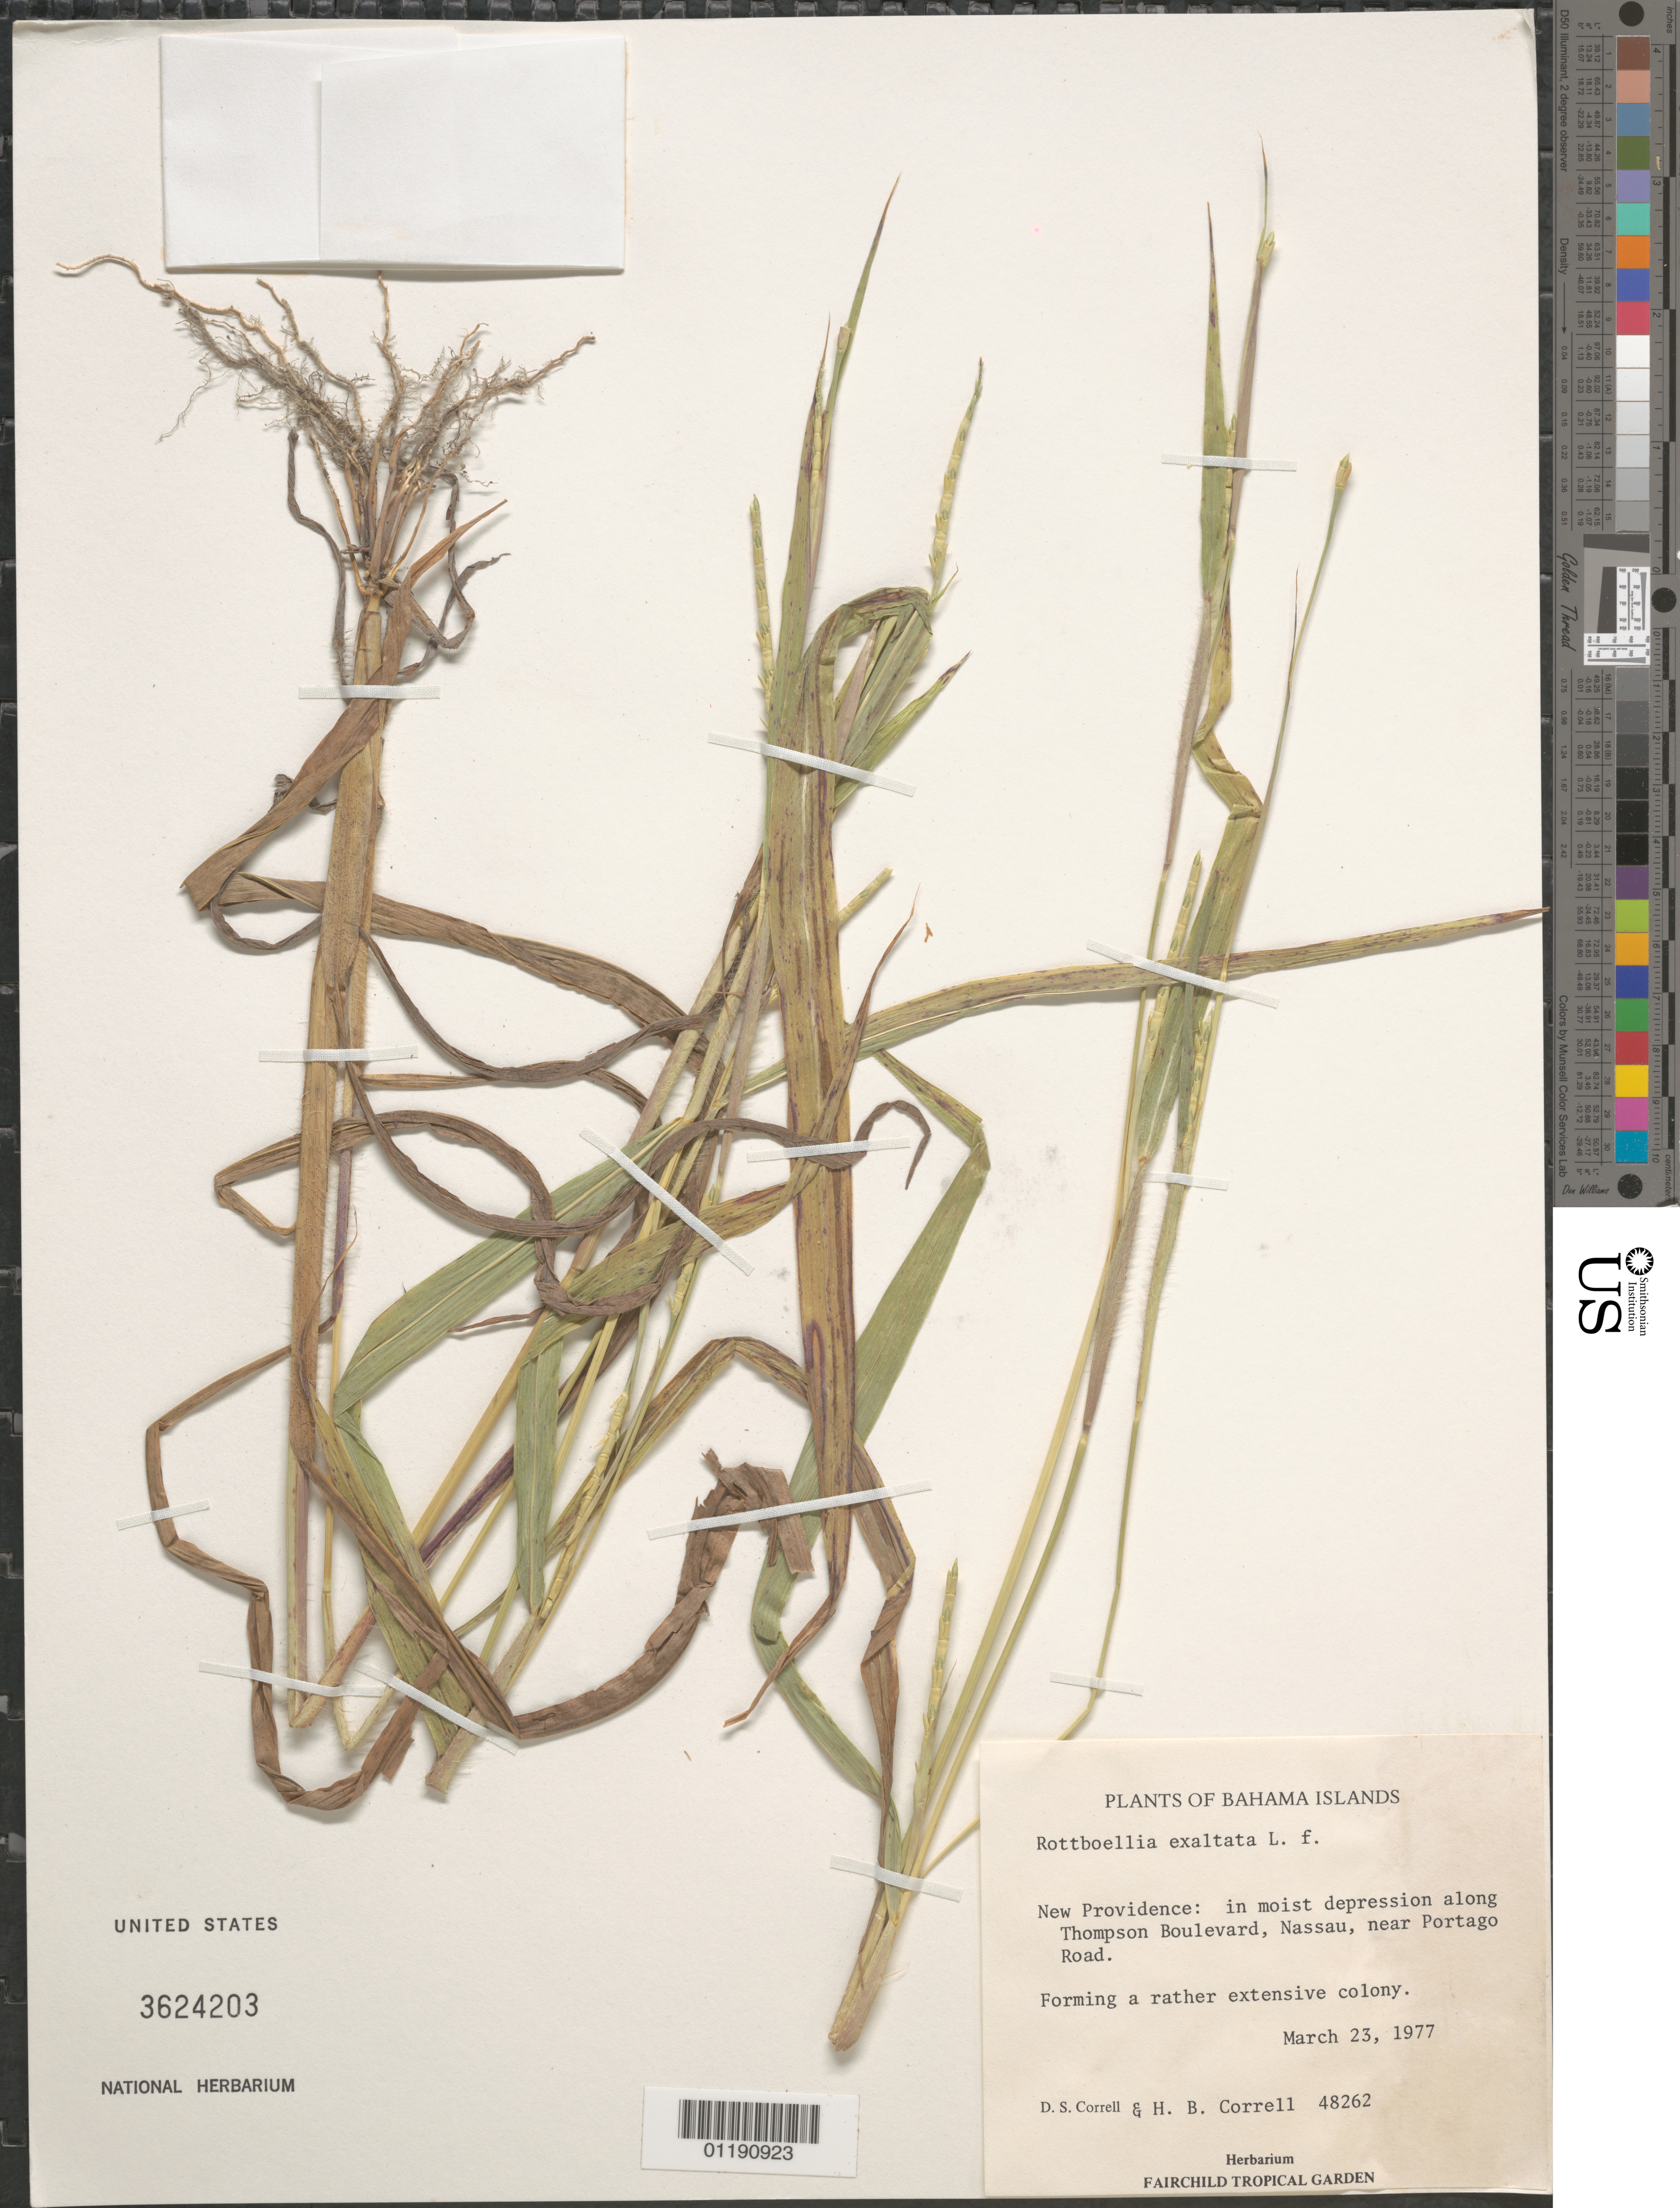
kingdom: Plantae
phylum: Tracheophyta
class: Liliopsida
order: Poales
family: Poaceae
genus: Rottboellia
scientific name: Rottboellia cochinchinensis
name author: (Lour.) Clayton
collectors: D. S. Correll & H. Correll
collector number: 48262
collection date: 1977-03-23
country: Bahamas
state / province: New Providence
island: New Providence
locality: New Providence: in moist depression along Thompson Boulevard, Nassau, near Portago.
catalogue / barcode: US 3624203